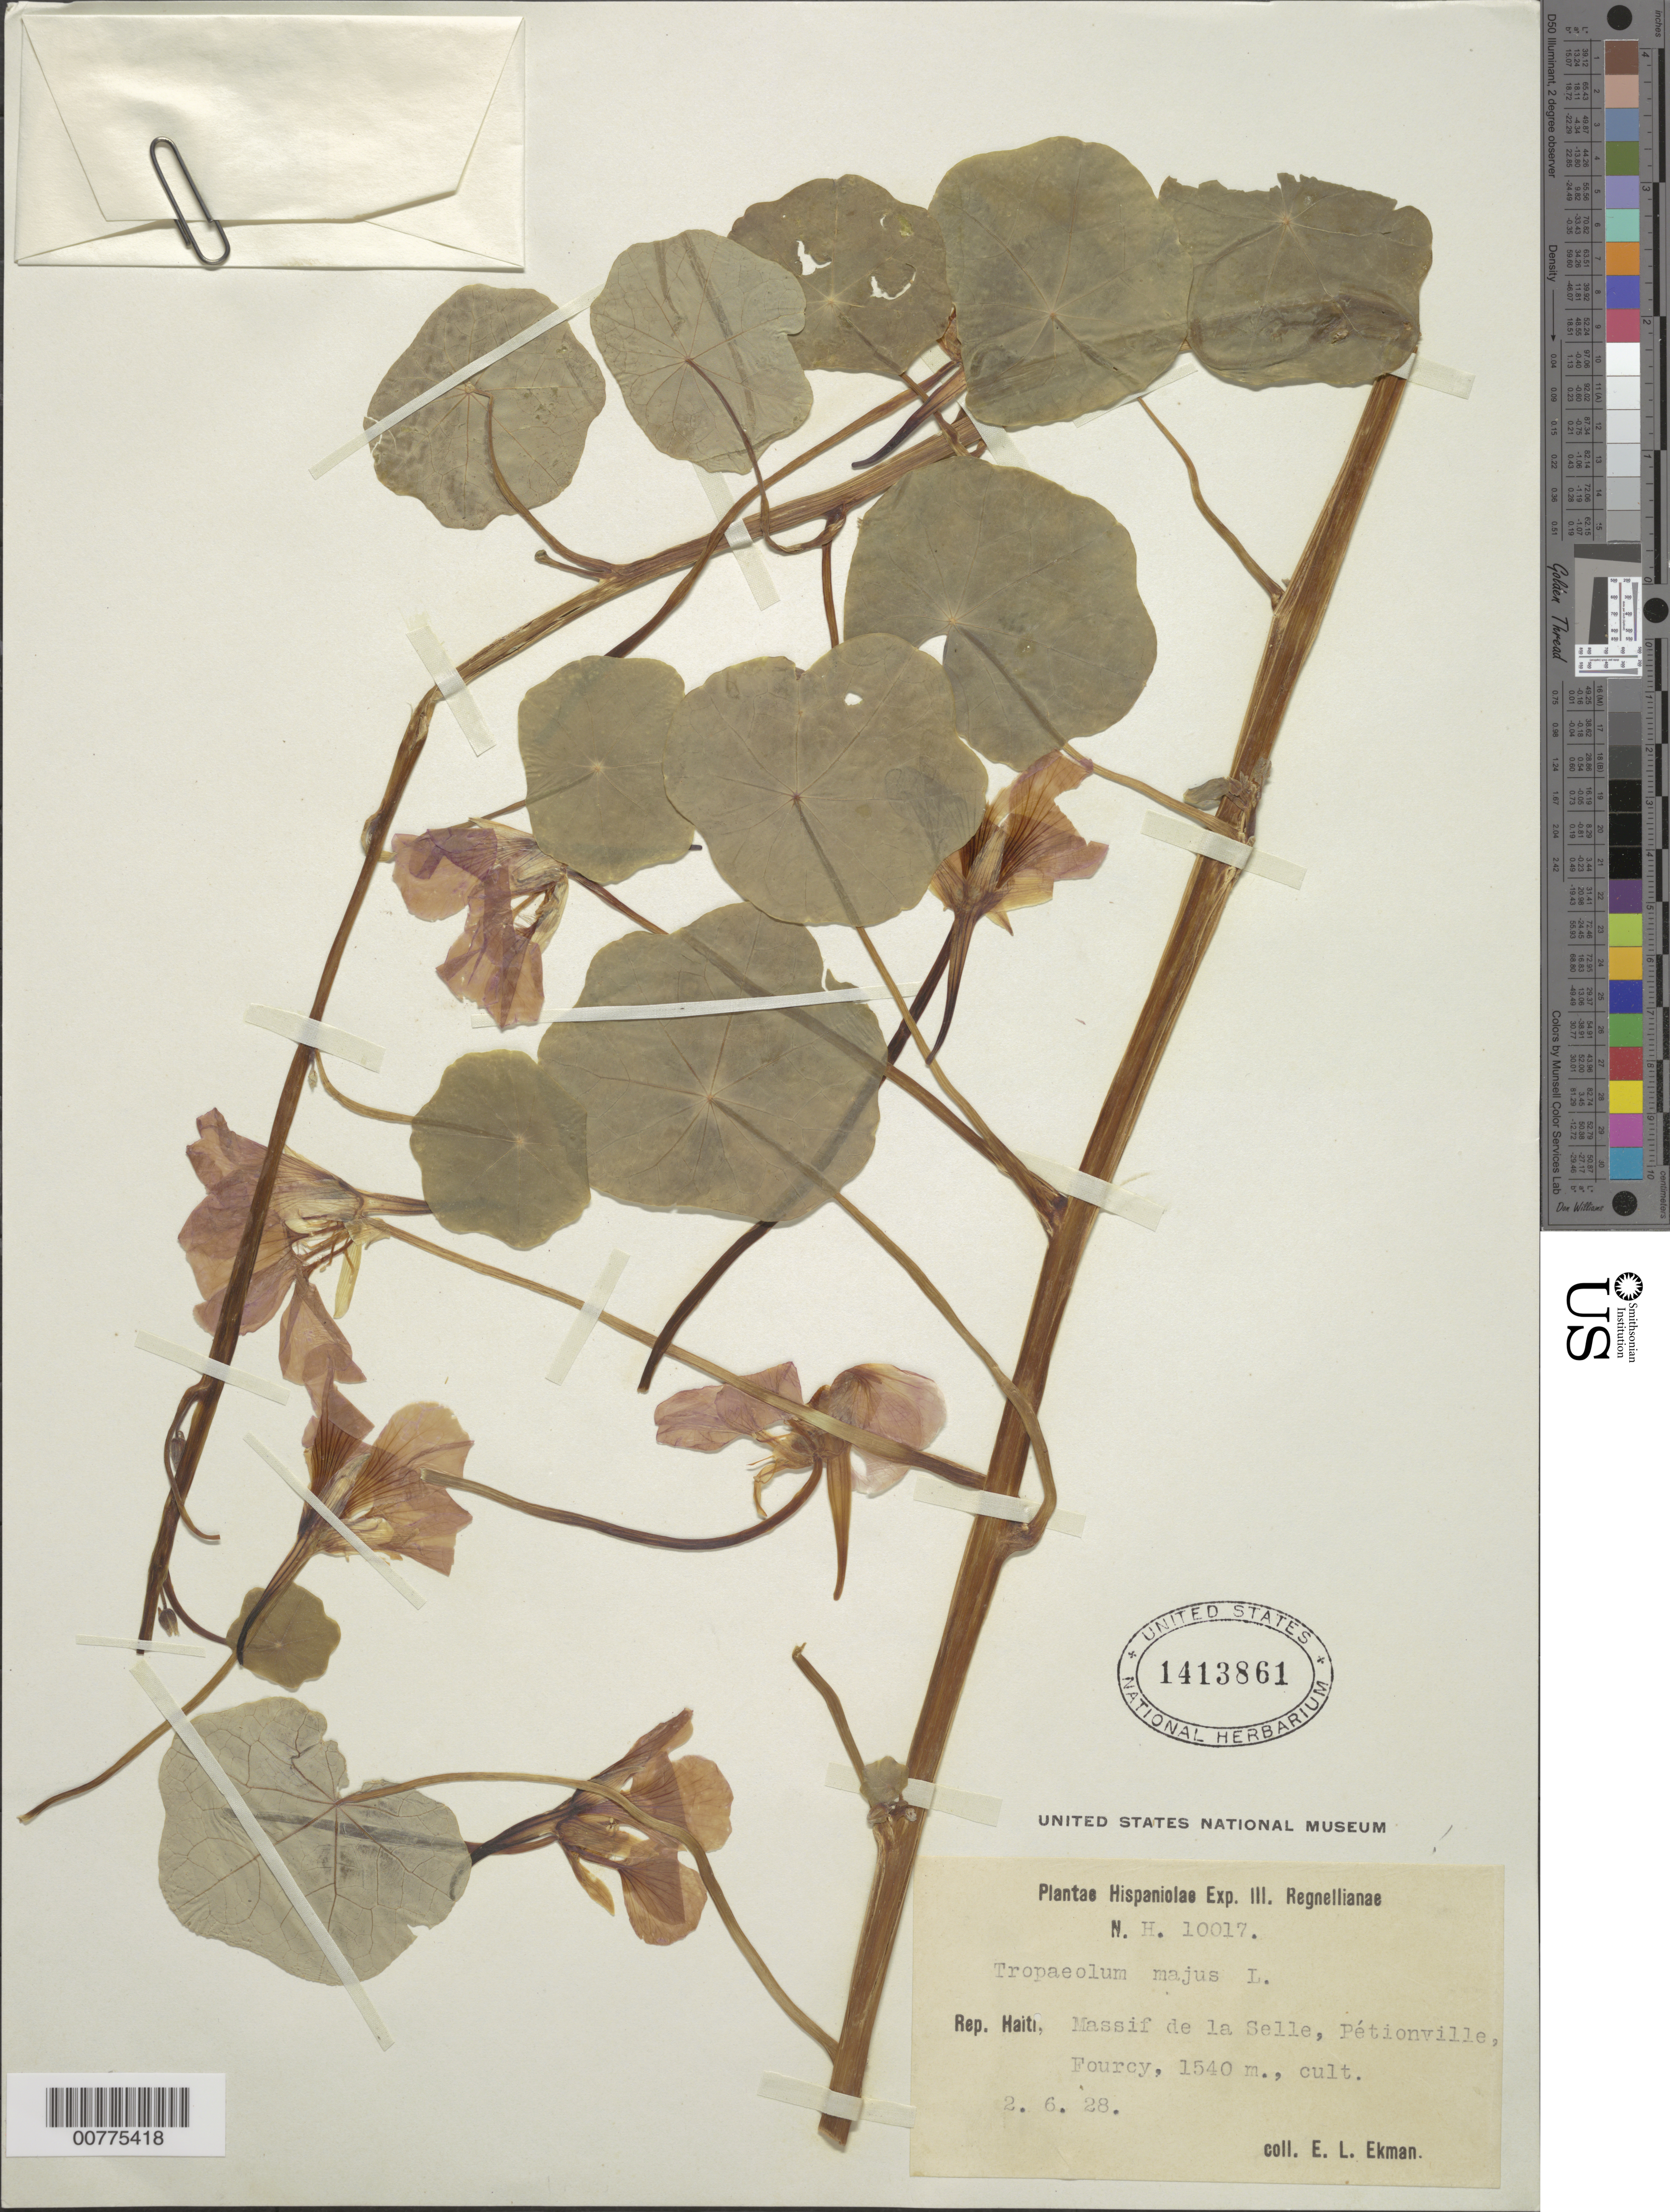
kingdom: Plantae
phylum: Tracheophyta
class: Magnoliopsida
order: Brassicales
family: Tropaeolaceae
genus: Tropaeolum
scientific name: Tropaeolum majus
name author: L.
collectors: E. L. Ekman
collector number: H 10017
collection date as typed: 02 Jun 1928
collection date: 1928-06-02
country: Haiti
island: Hispaniola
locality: Massif de la Selle, Pétionville, Fourcy.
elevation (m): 1540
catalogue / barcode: US 1413861